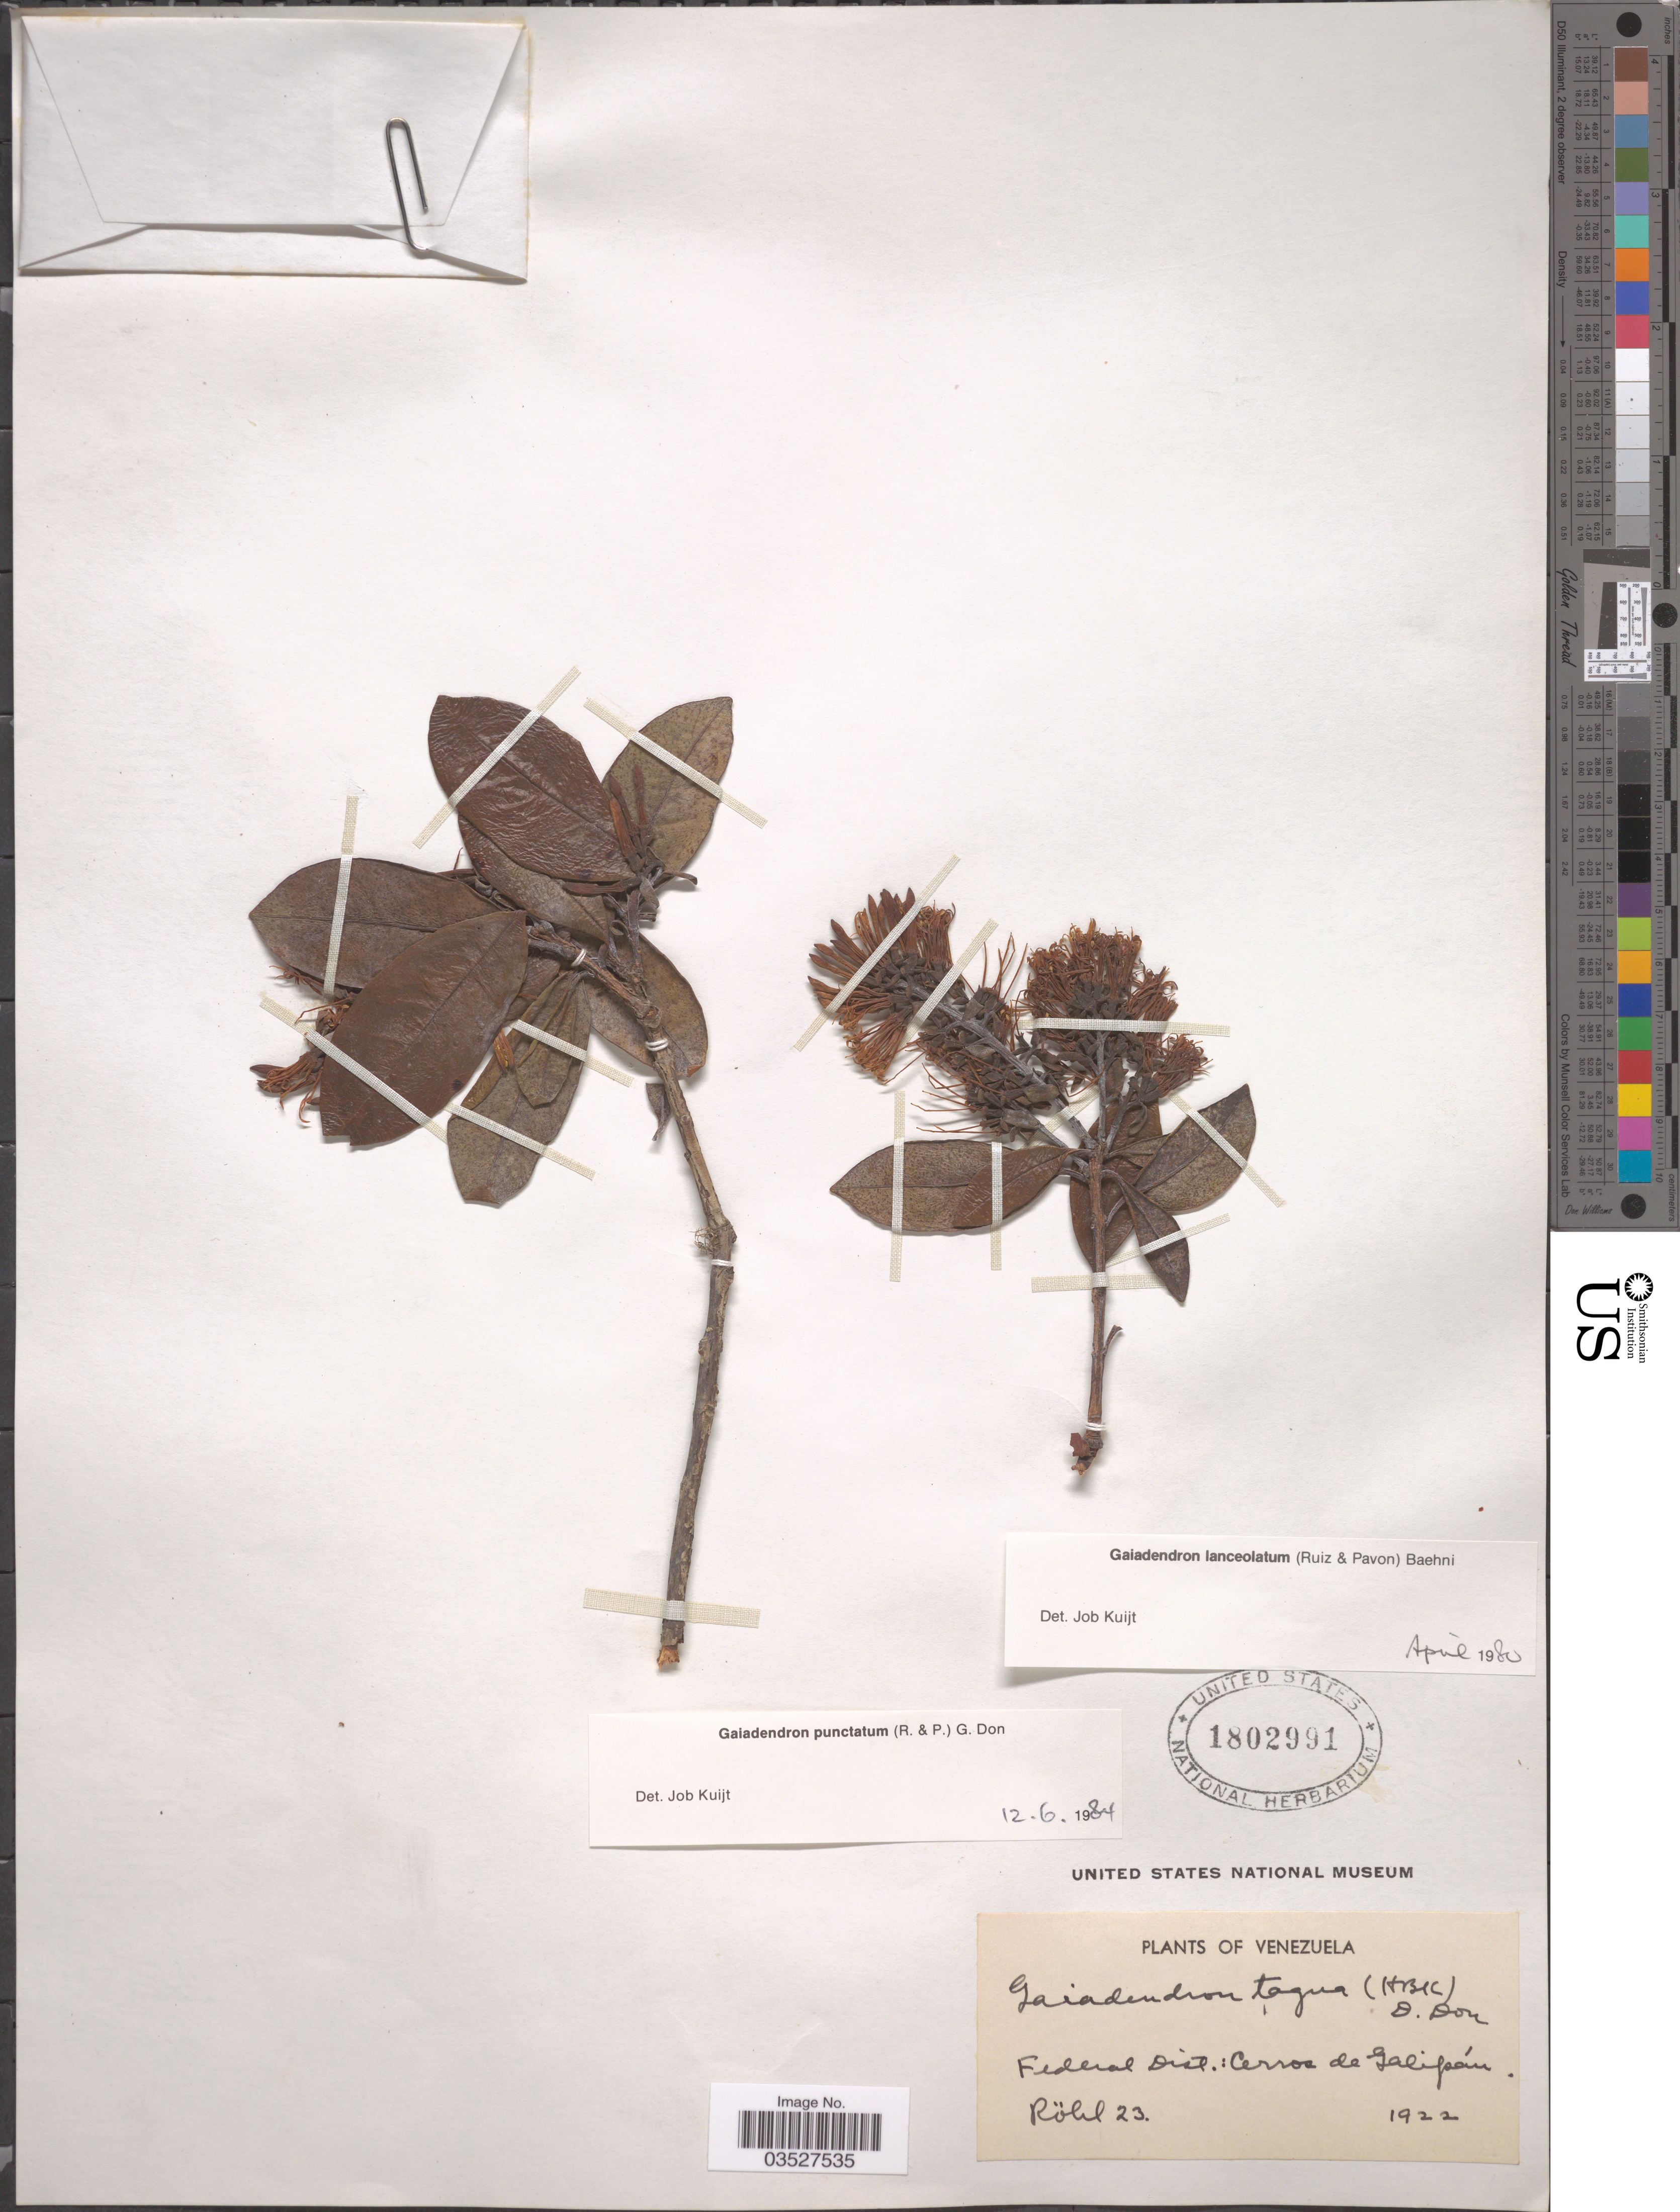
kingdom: Plantae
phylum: Tracheophyta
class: Magnoliopsida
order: Santalales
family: Loranthaceae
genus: Gaiadendron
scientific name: Gaiadendron punctatum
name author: (Ruiz & Pav.) G. Don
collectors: Röhl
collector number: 23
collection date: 1922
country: Venezuela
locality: Federal Dist.: Cerros de Galipán.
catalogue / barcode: US 1802991